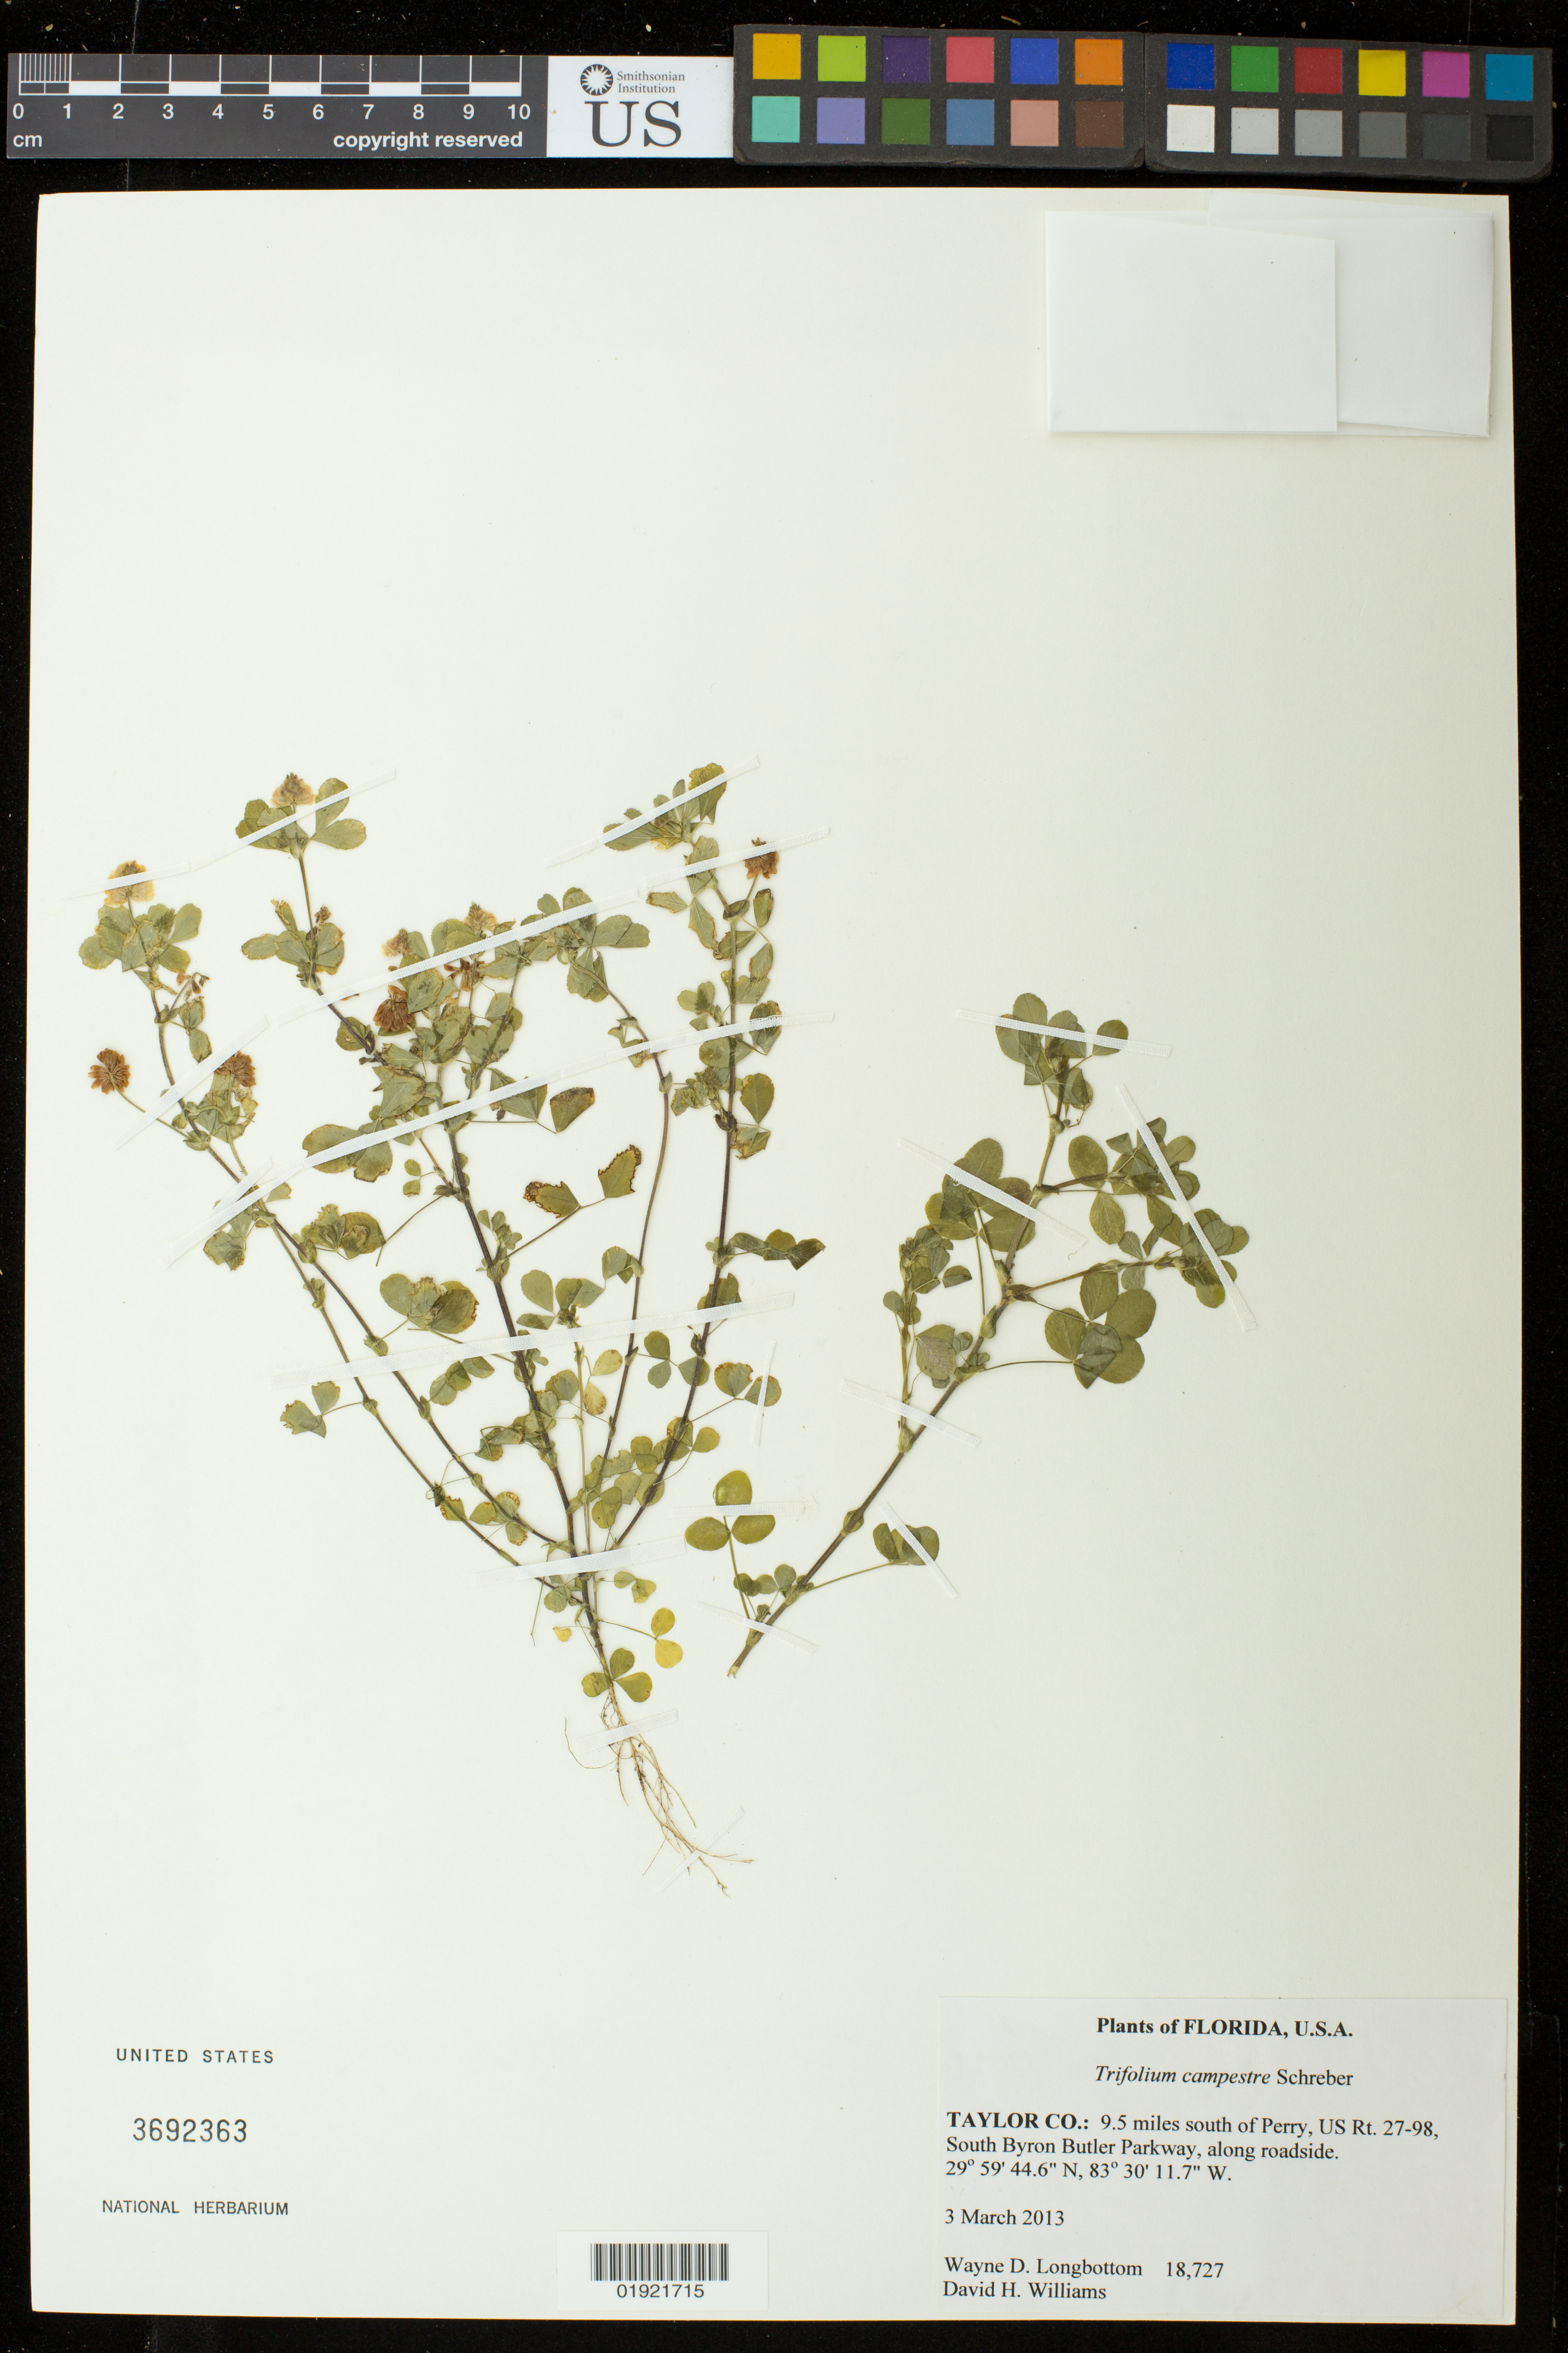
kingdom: Plantae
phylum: Tracheophyta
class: Magnoliopsida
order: Fabales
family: Fabaceae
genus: Trifolium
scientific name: Trifolium campestre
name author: Schreb.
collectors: W. D. Longbottom & D. H. Williams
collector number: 18727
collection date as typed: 3 March 2013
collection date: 2013-03-03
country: United States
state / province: Florida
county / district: Taylor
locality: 9.5 miles south of Perry, US Rt. 27-98, South Byron Butler Parkway, along roadside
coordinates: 29 59 44.6 N, 83 30 11.7 W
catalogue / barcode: US 3692363